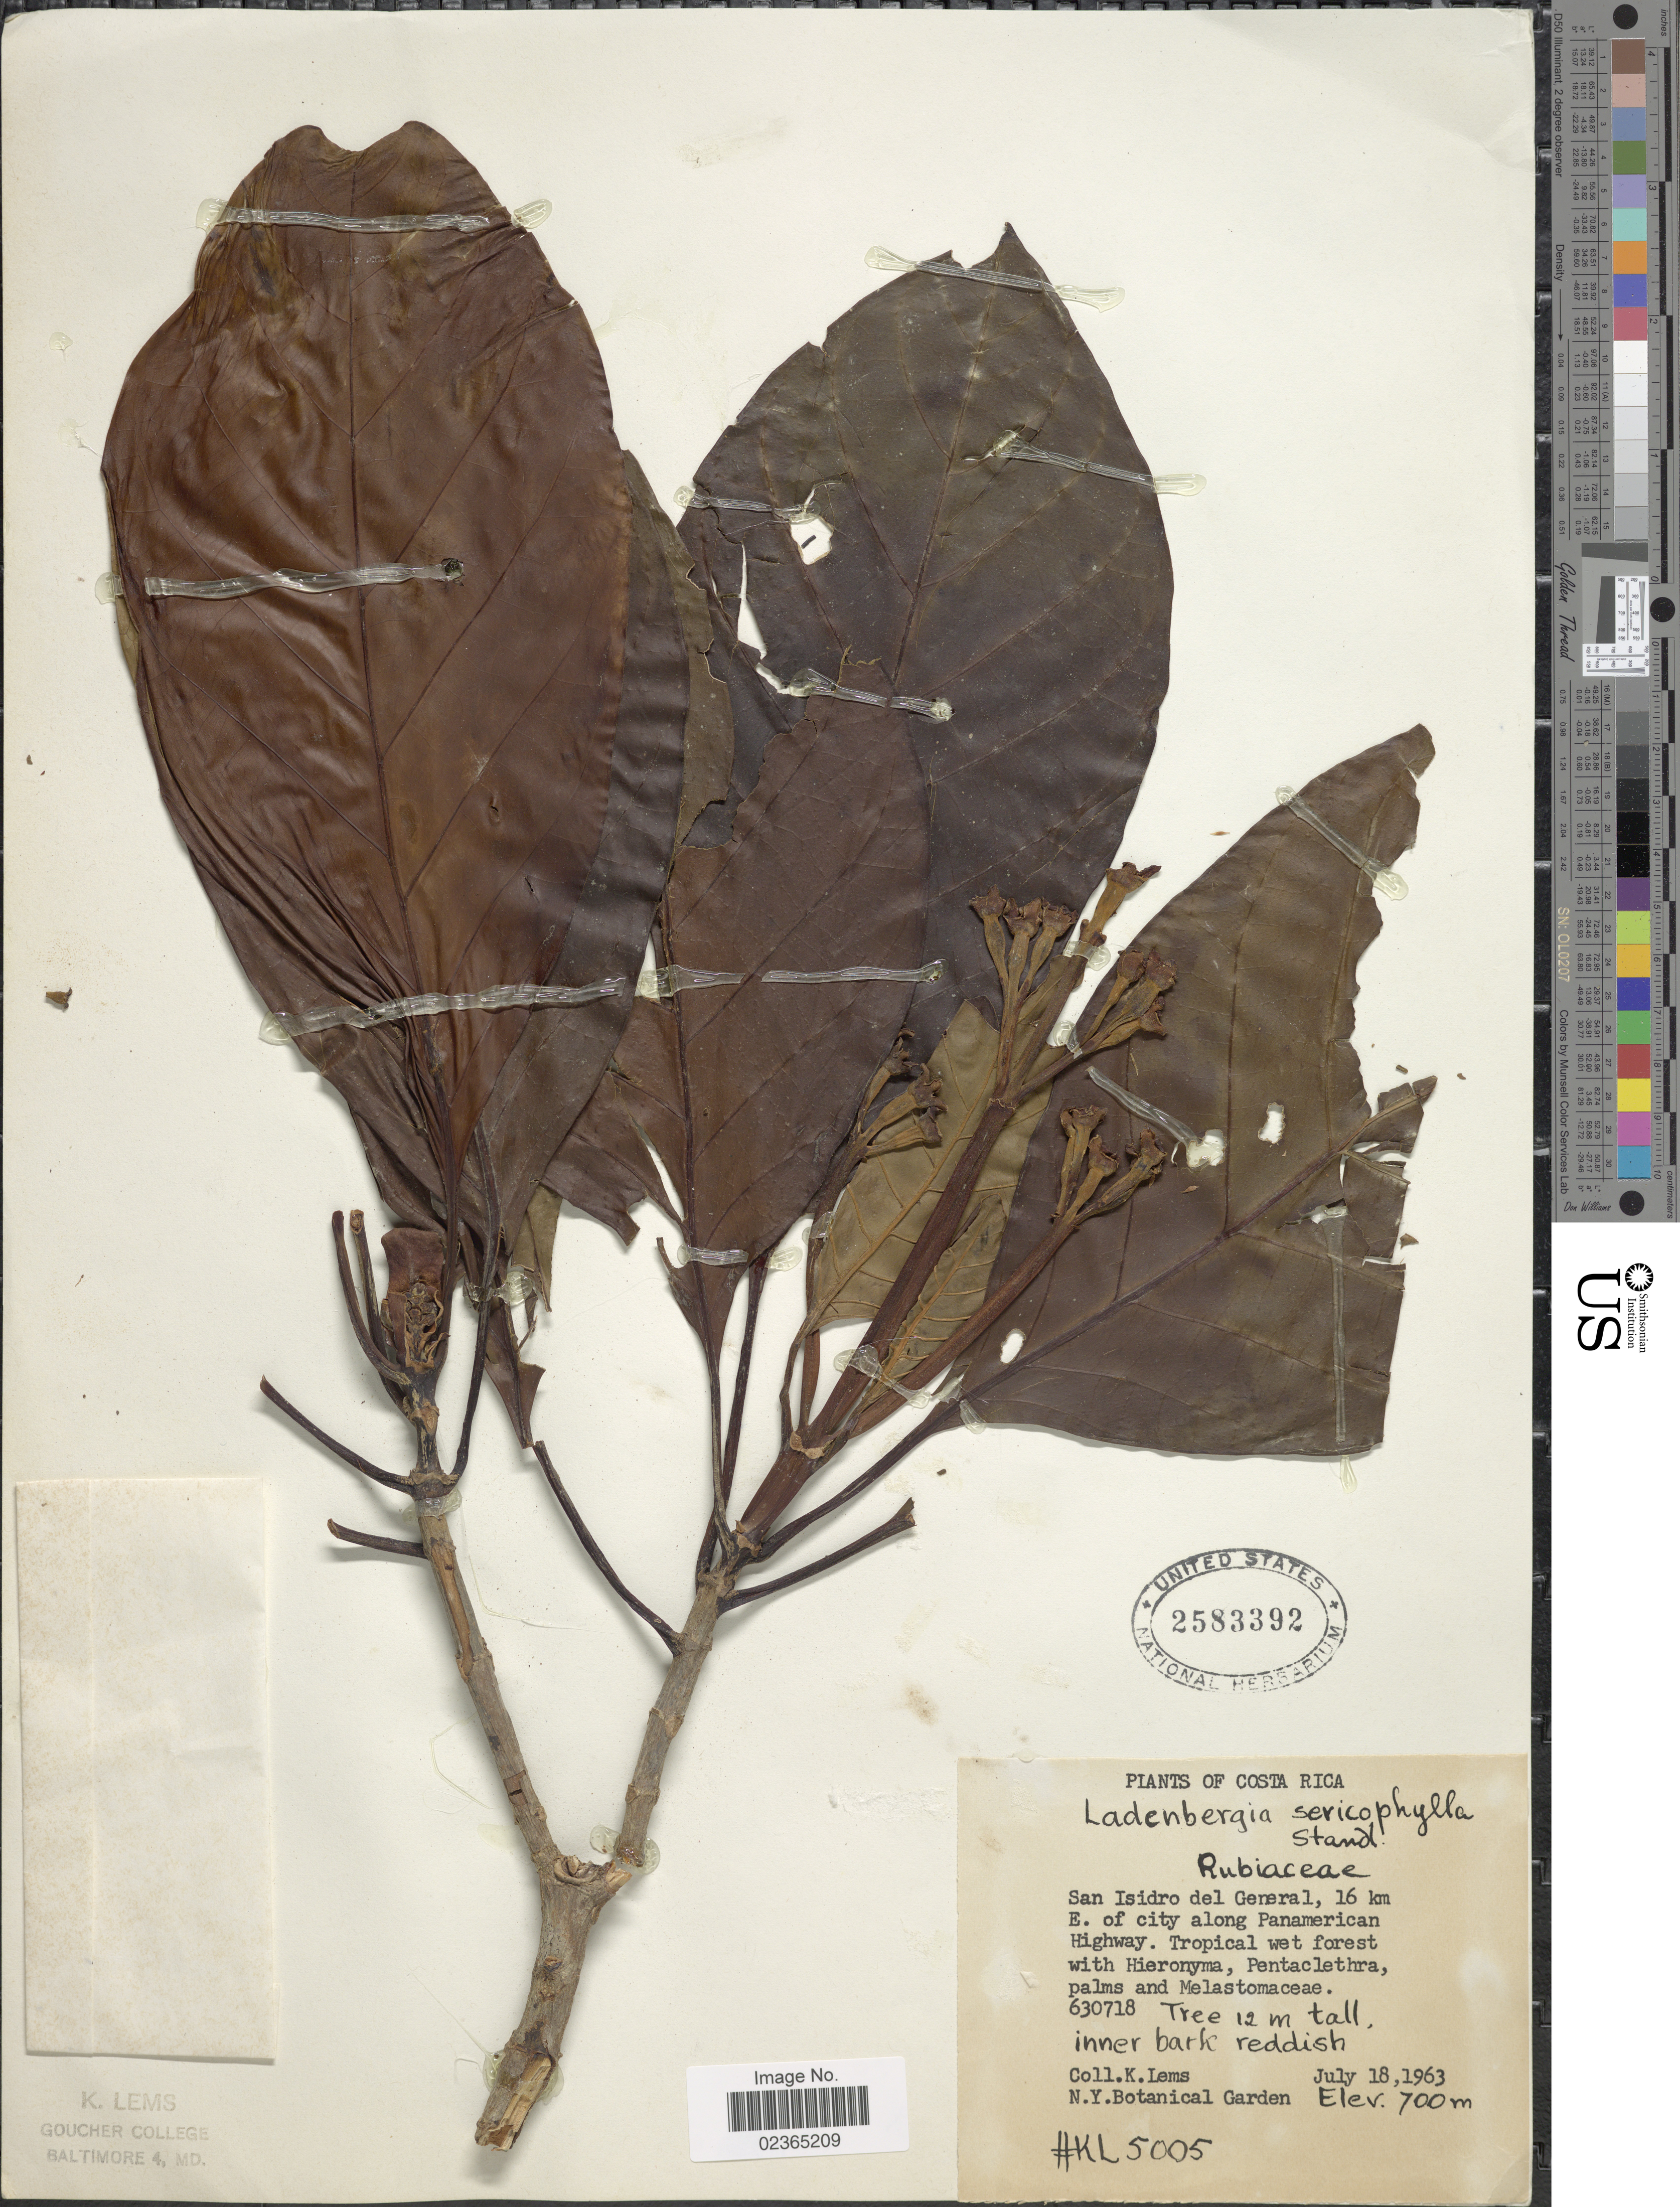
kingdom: Plantae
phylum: Tracheophyta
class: Magnoliopsida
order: Gentianales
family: Rubiaceae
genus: Ladenbergia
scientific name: Ladenbergia sericophylla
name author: Standl.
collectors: K. Lems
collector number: KL5005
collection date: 1963-07-18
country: Costa Rica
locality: San Isidro del General, 16 km E. of city along panamerican Highway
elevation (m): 700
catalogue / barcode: US 2583392